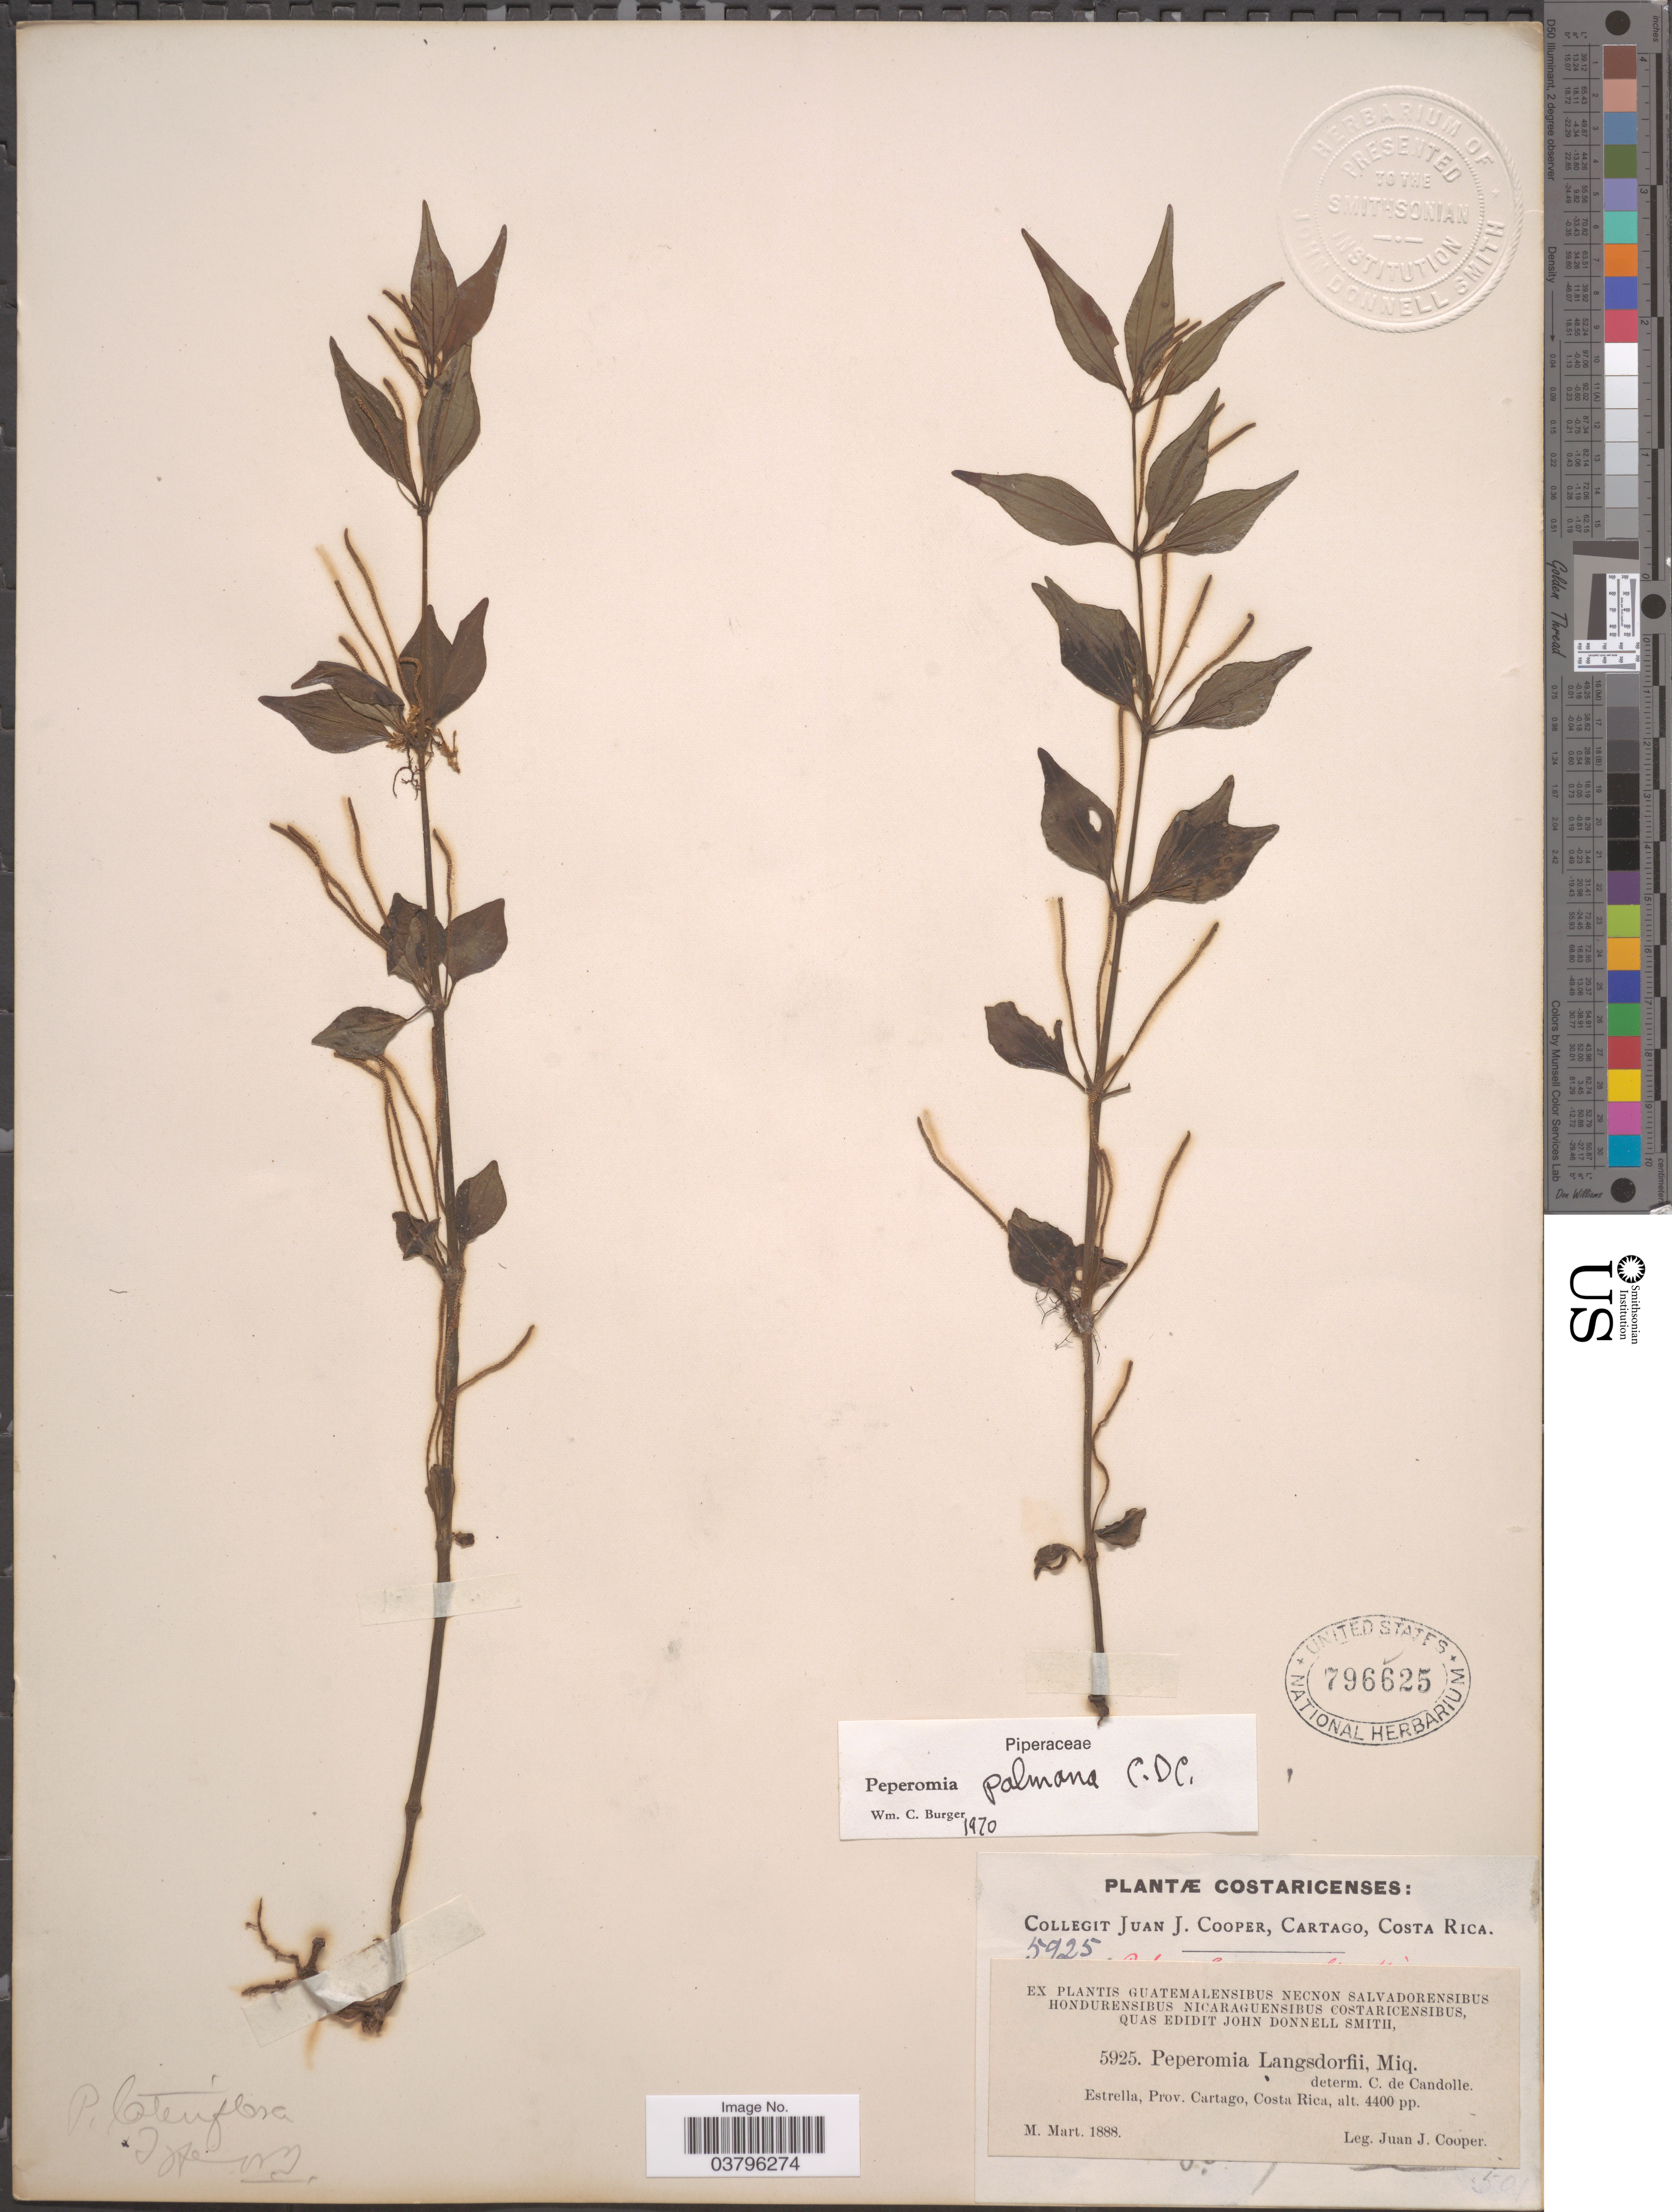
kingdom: Plantae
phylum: Tracheophyta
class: Magnoliopsida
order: Piperales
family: Piperaceae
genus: Peperomia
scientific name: Peperomia palmana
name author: C. DC.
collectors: J. J. Cooper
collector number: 5925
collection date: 1888-03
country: Costa Rica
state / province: Cartago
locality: Estrella.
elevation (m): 1341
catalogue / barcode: US 796625